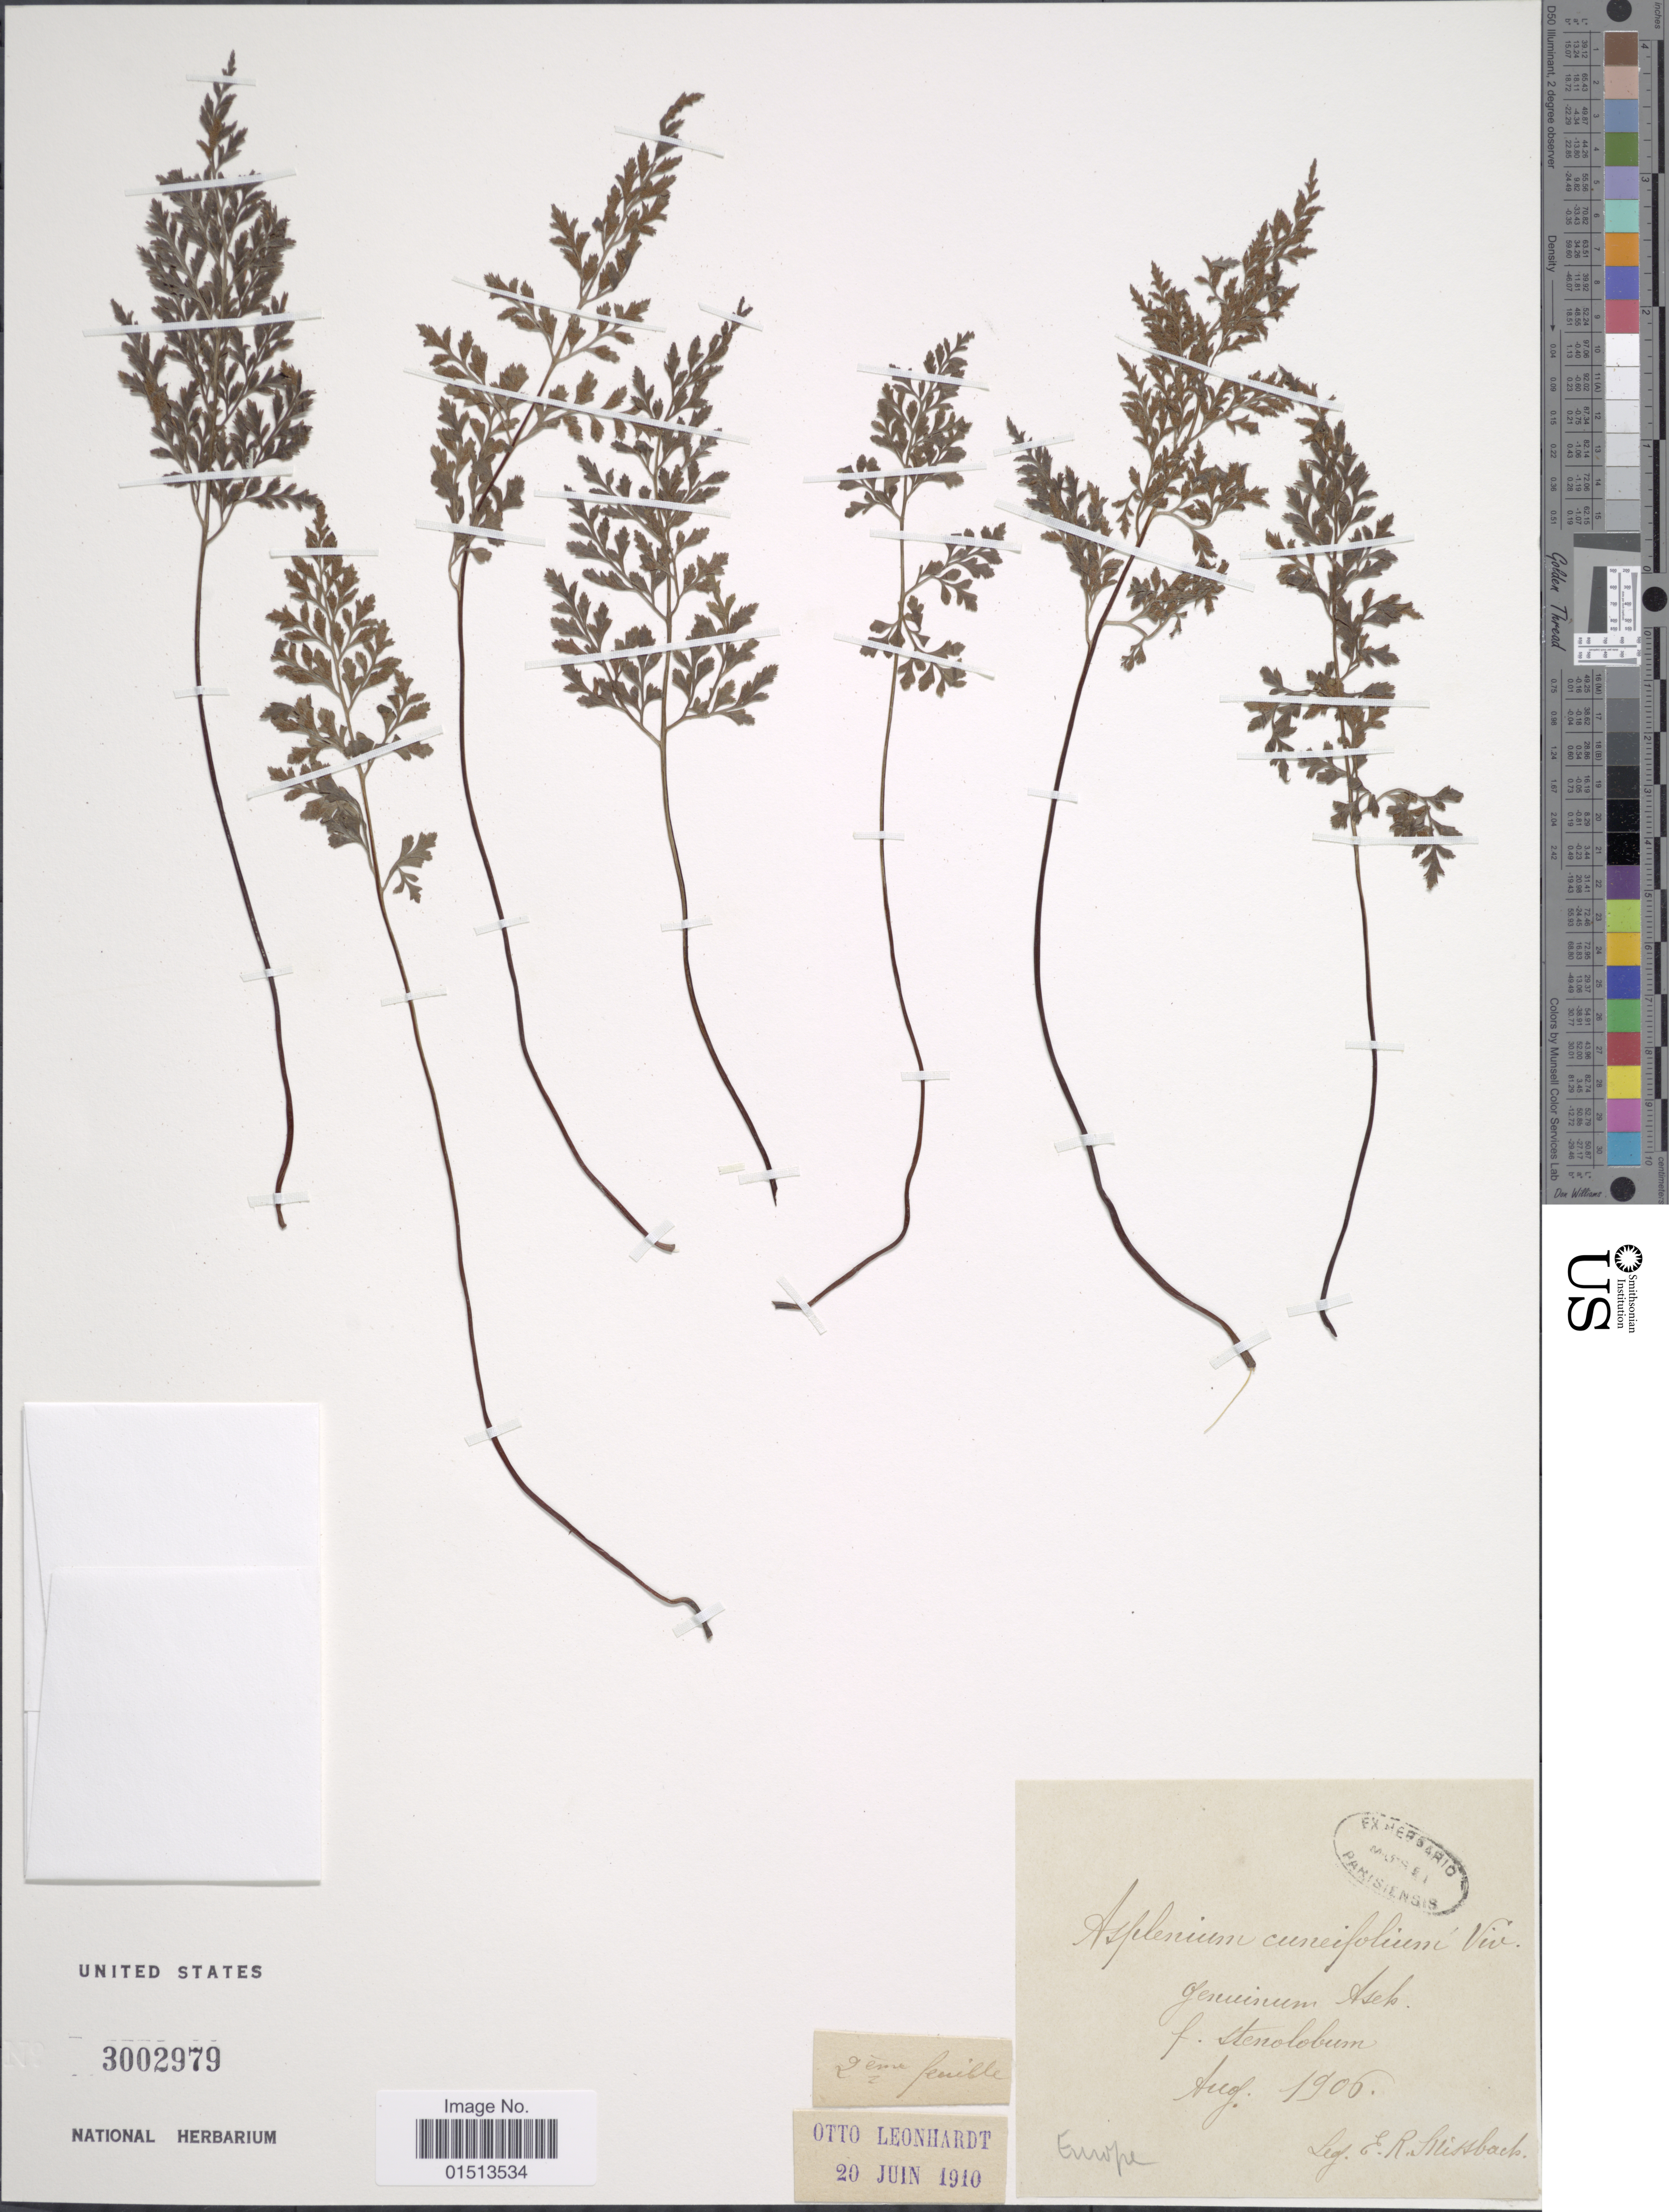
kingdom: Plantae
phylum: Tracheophyta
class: Polypodiopsida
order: Polypodiales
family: Aspleniaceae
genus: Asplenium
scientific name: Asplenium adiantum-nigrum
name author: L.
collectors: E. Missbach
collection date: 1906-08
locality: Europe.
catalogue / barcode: US 3002979